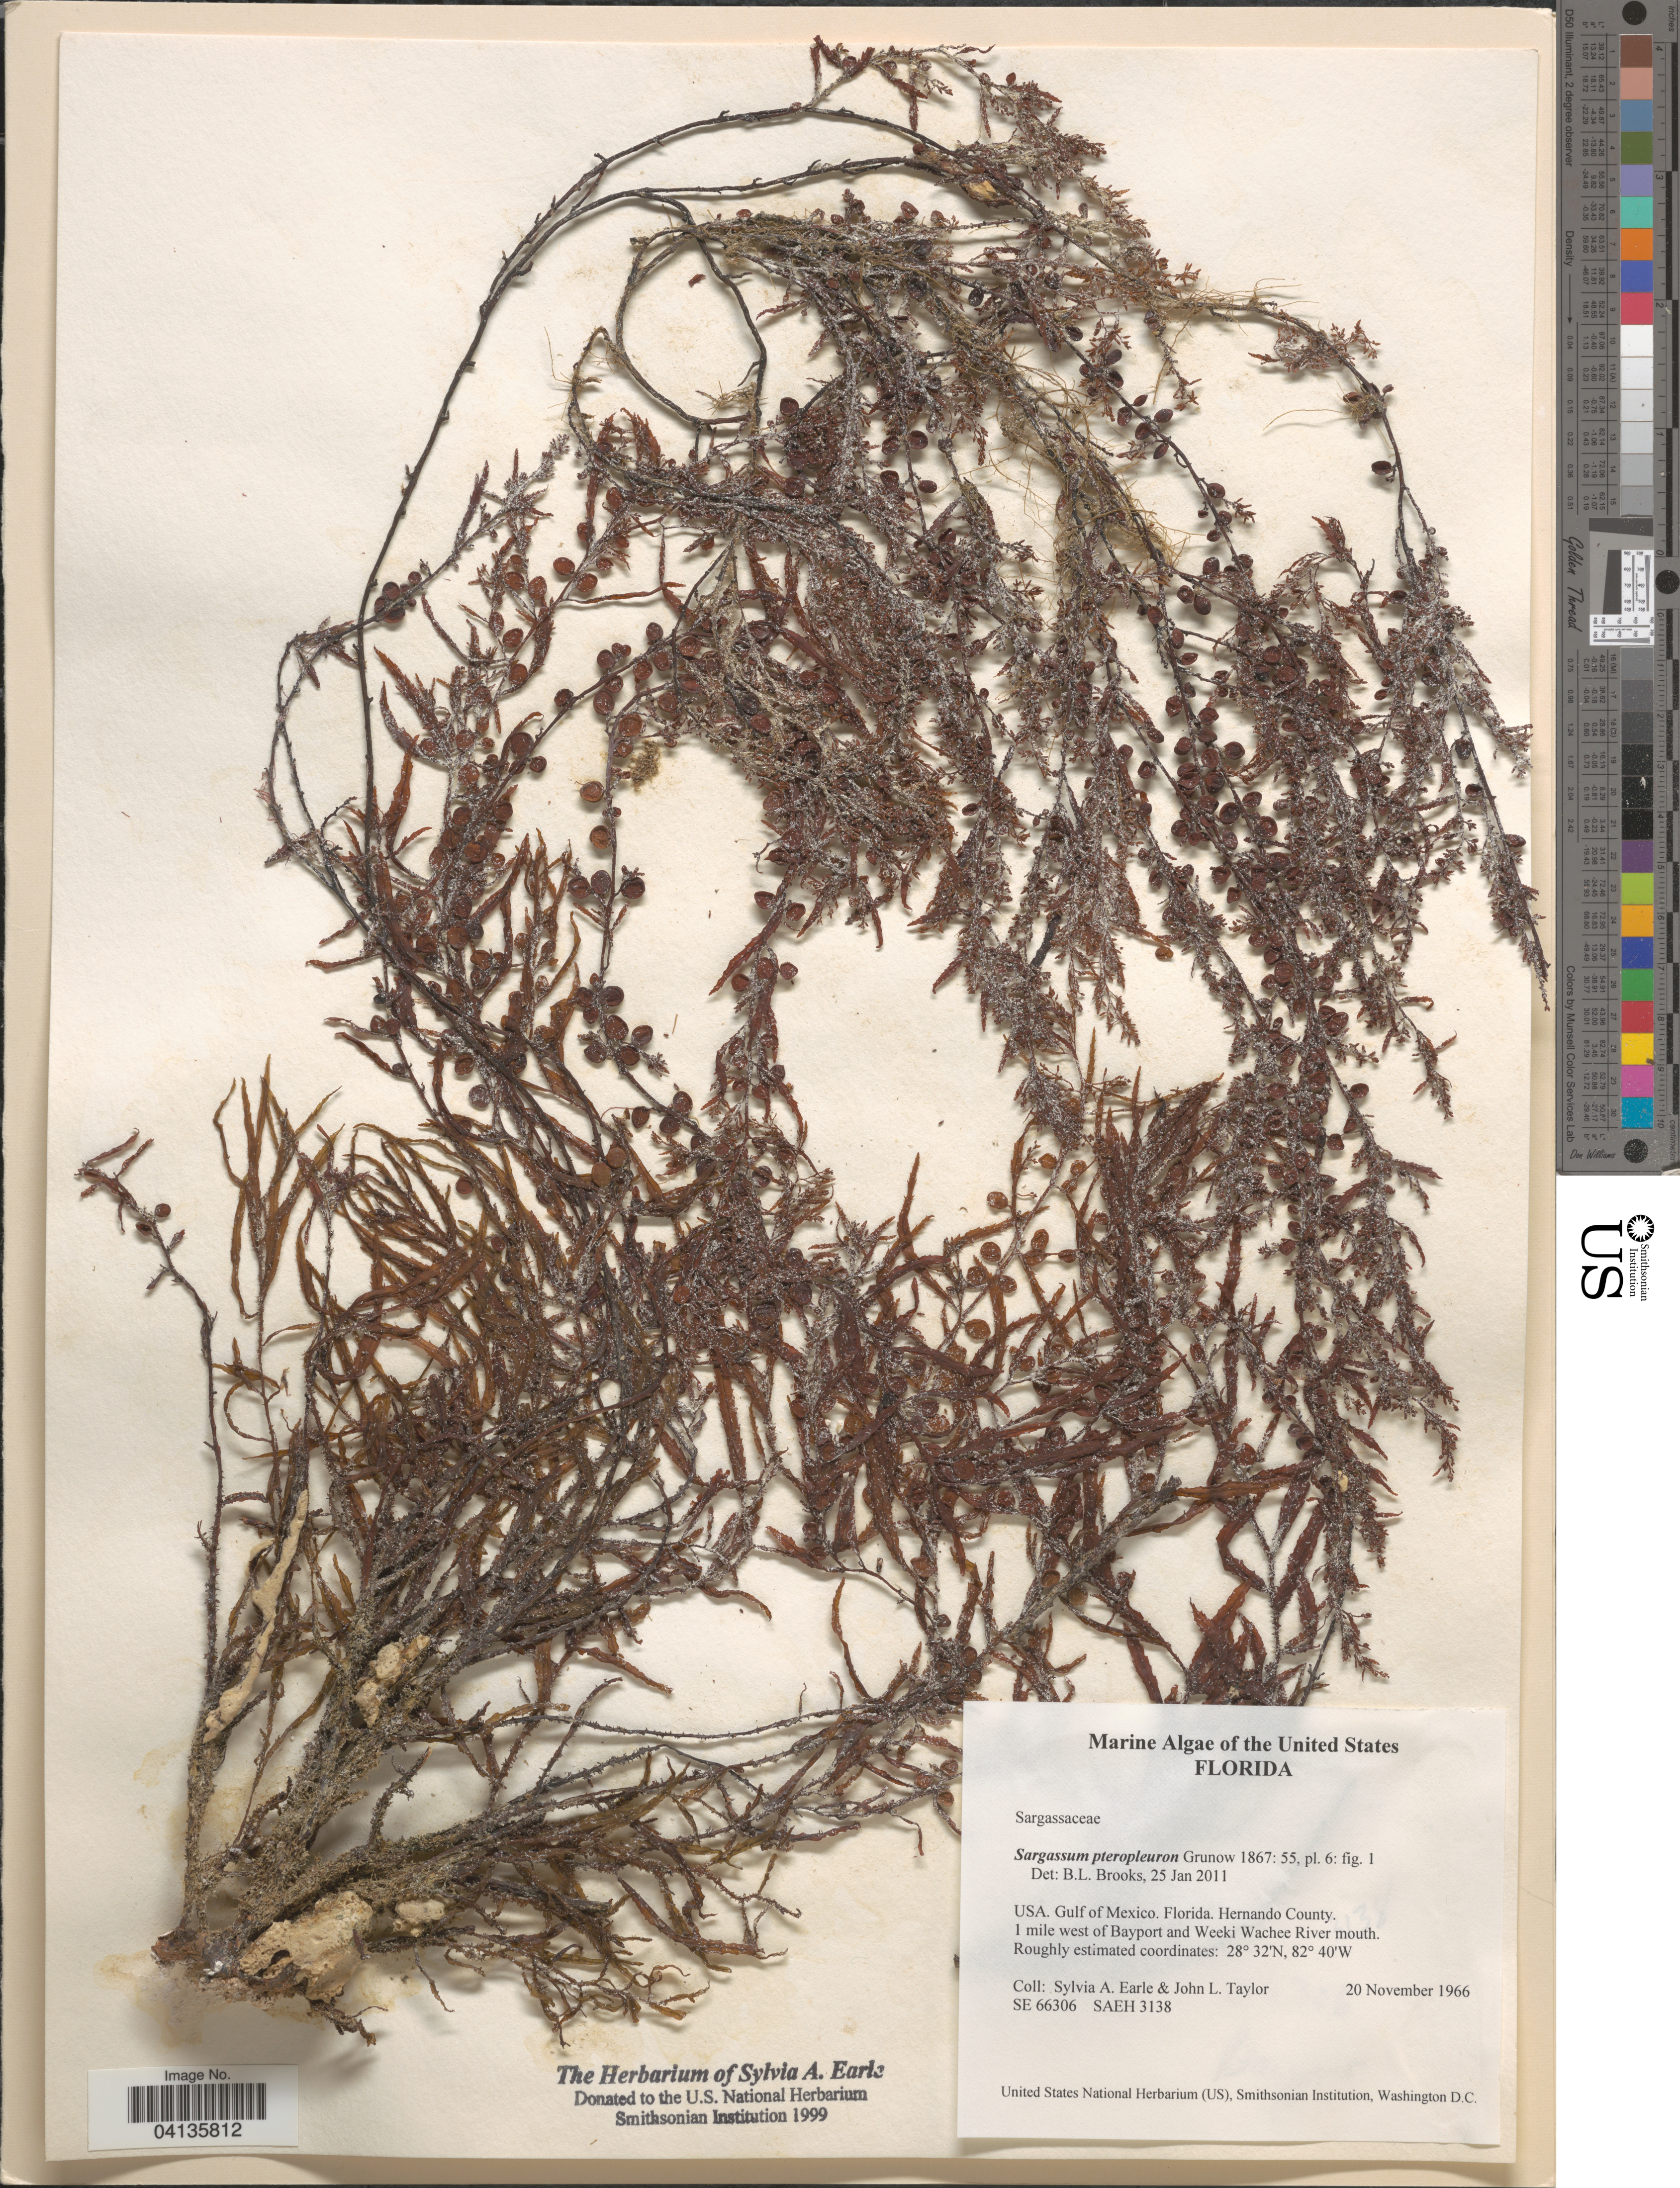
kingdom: Chromista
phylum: Ochrophyta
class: Phaeophyceae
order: Fucales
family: Sargassaceae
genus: Sargassum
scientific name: Sargassum pteropleuron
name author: Grunow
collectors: S. A. Earle & J. L. Taylor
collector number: SE 66306 / SAEH 3138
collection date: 1966-11-20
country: United States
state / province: Florida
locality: Gulf of Mexico. Hernando County. 1 mile west of Bayport and Weeki Wachee River mouth.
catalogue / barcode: US 238656